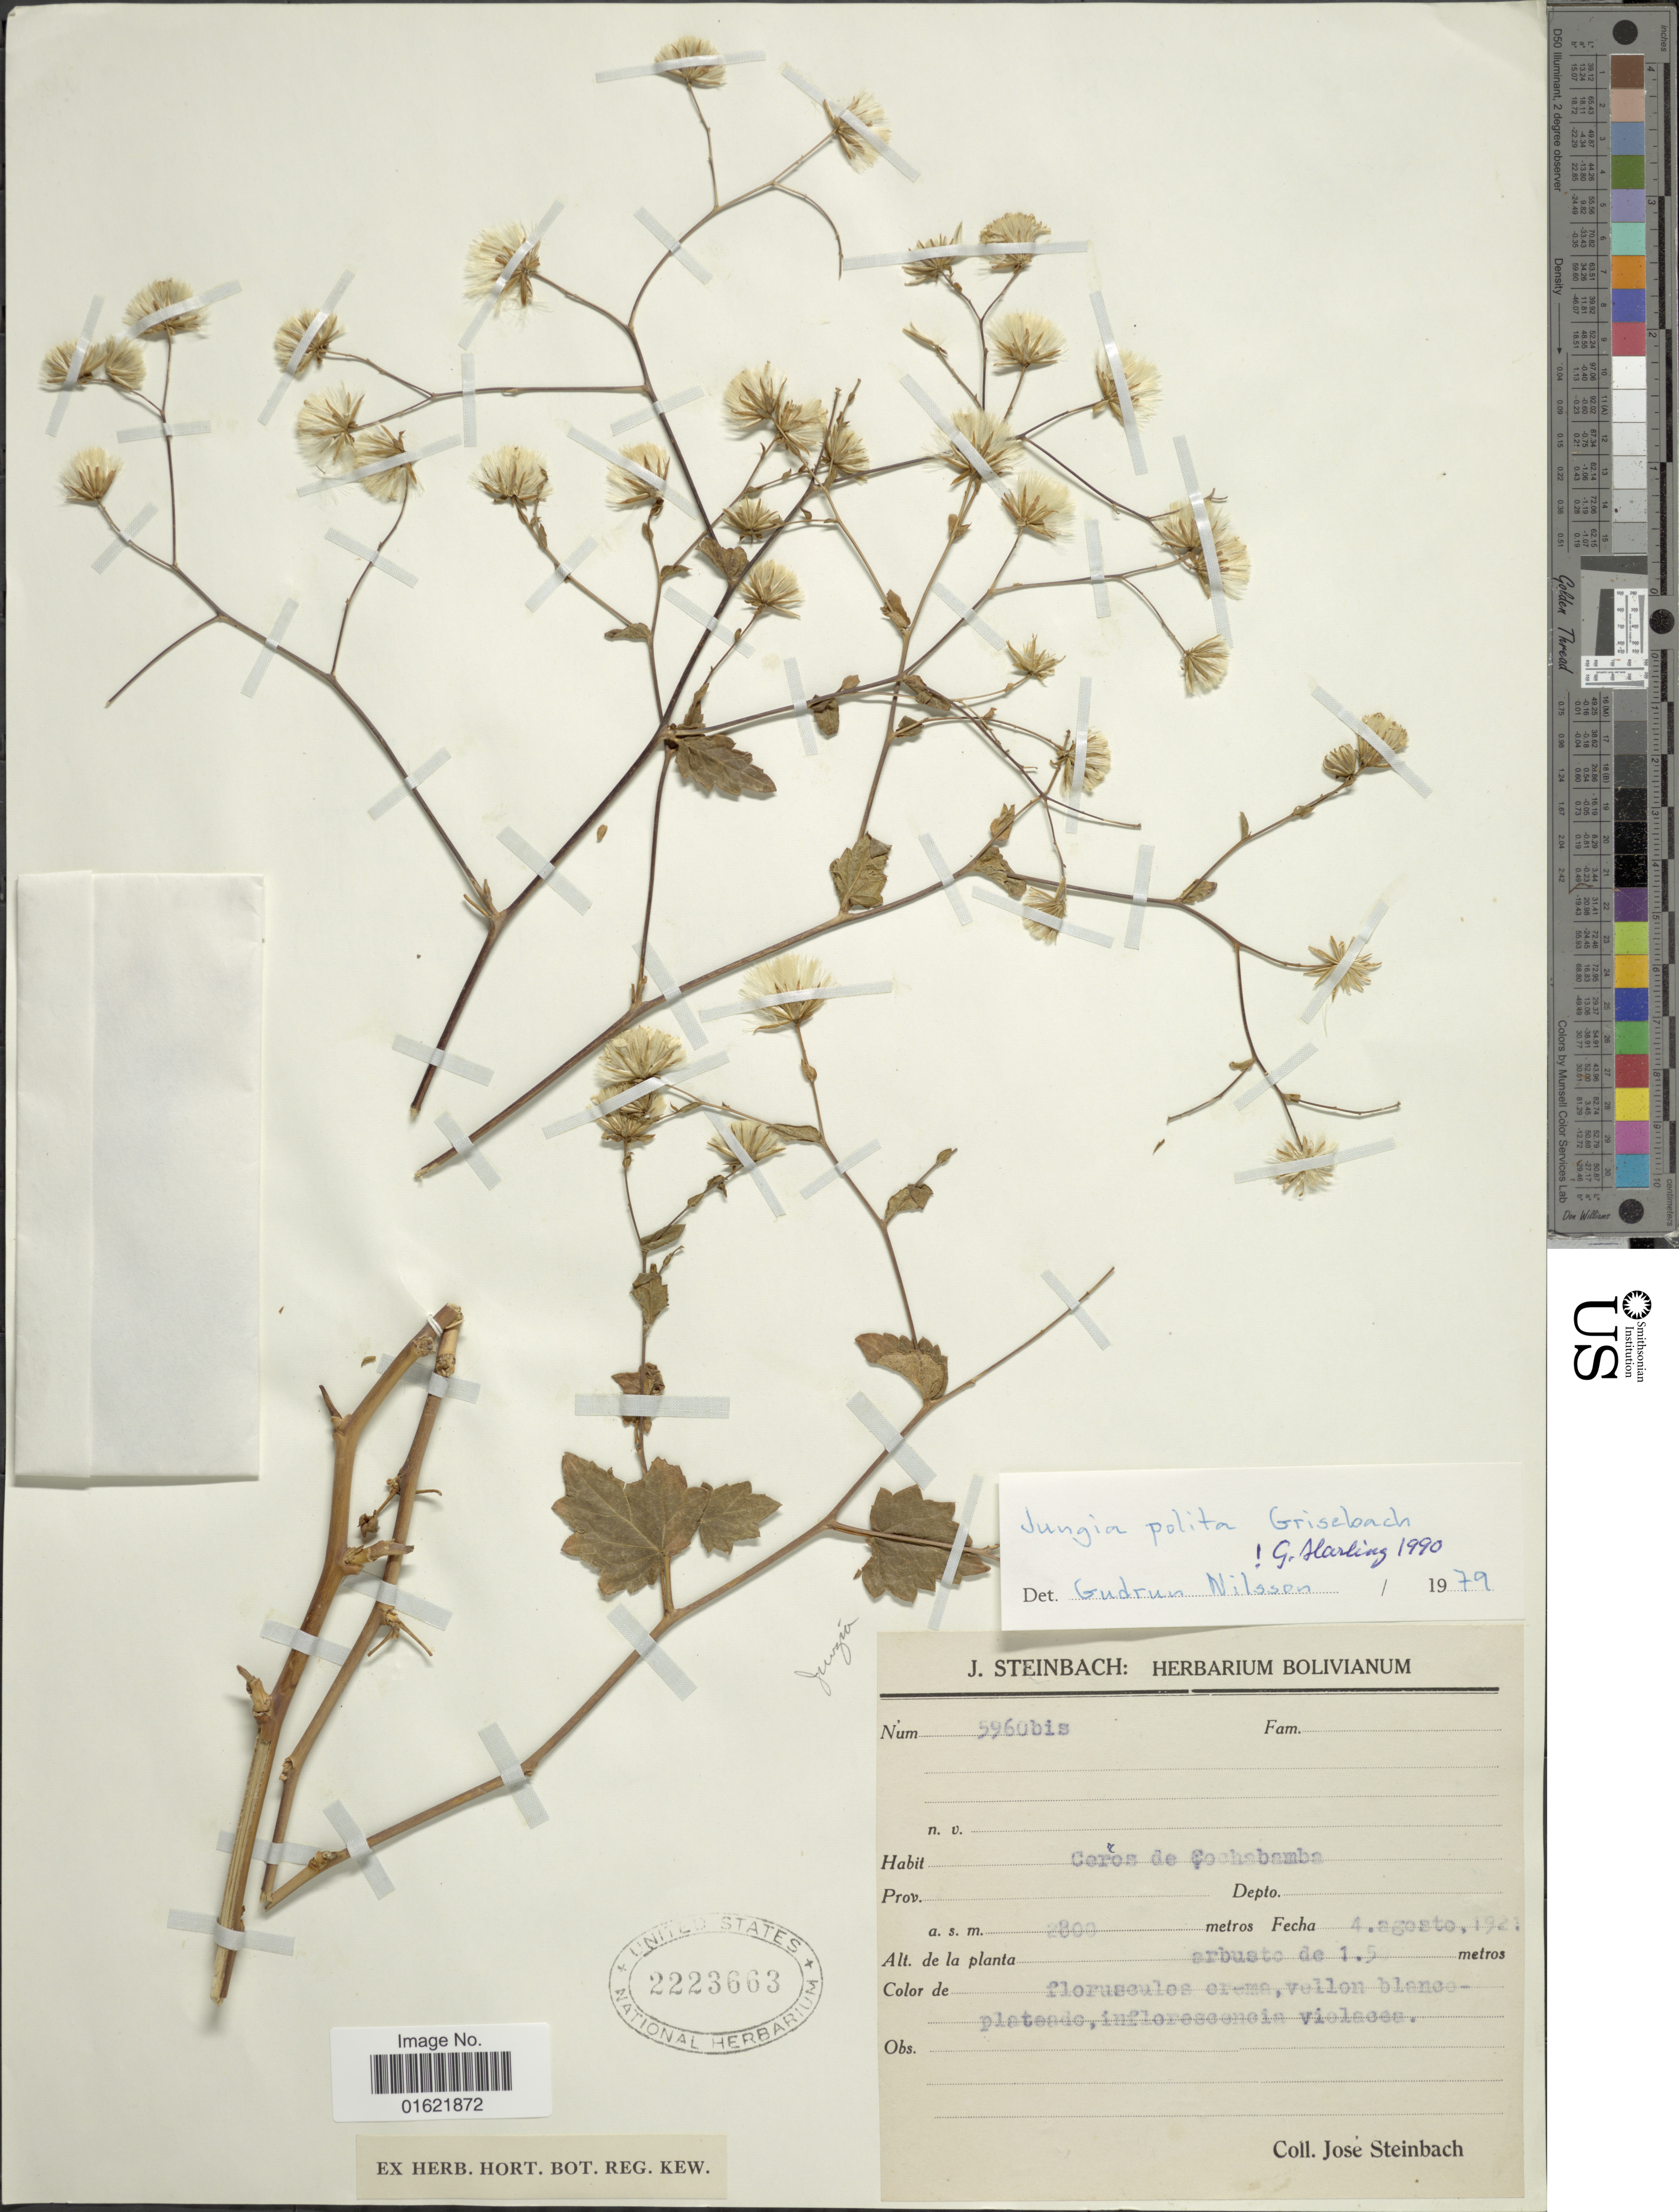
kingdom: Plantae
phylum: Tracheophyta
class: Magnoliopsida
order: Asterales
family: Asteraceae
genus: Jungia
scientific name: Jungia polita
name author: Griseb.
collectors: J. Steinbach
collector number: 5960bis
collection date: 1921-08-04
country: Bolivia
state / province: Cochabamba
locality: Ceros de Cochabamba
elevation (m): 2800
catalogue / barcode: US 2223663